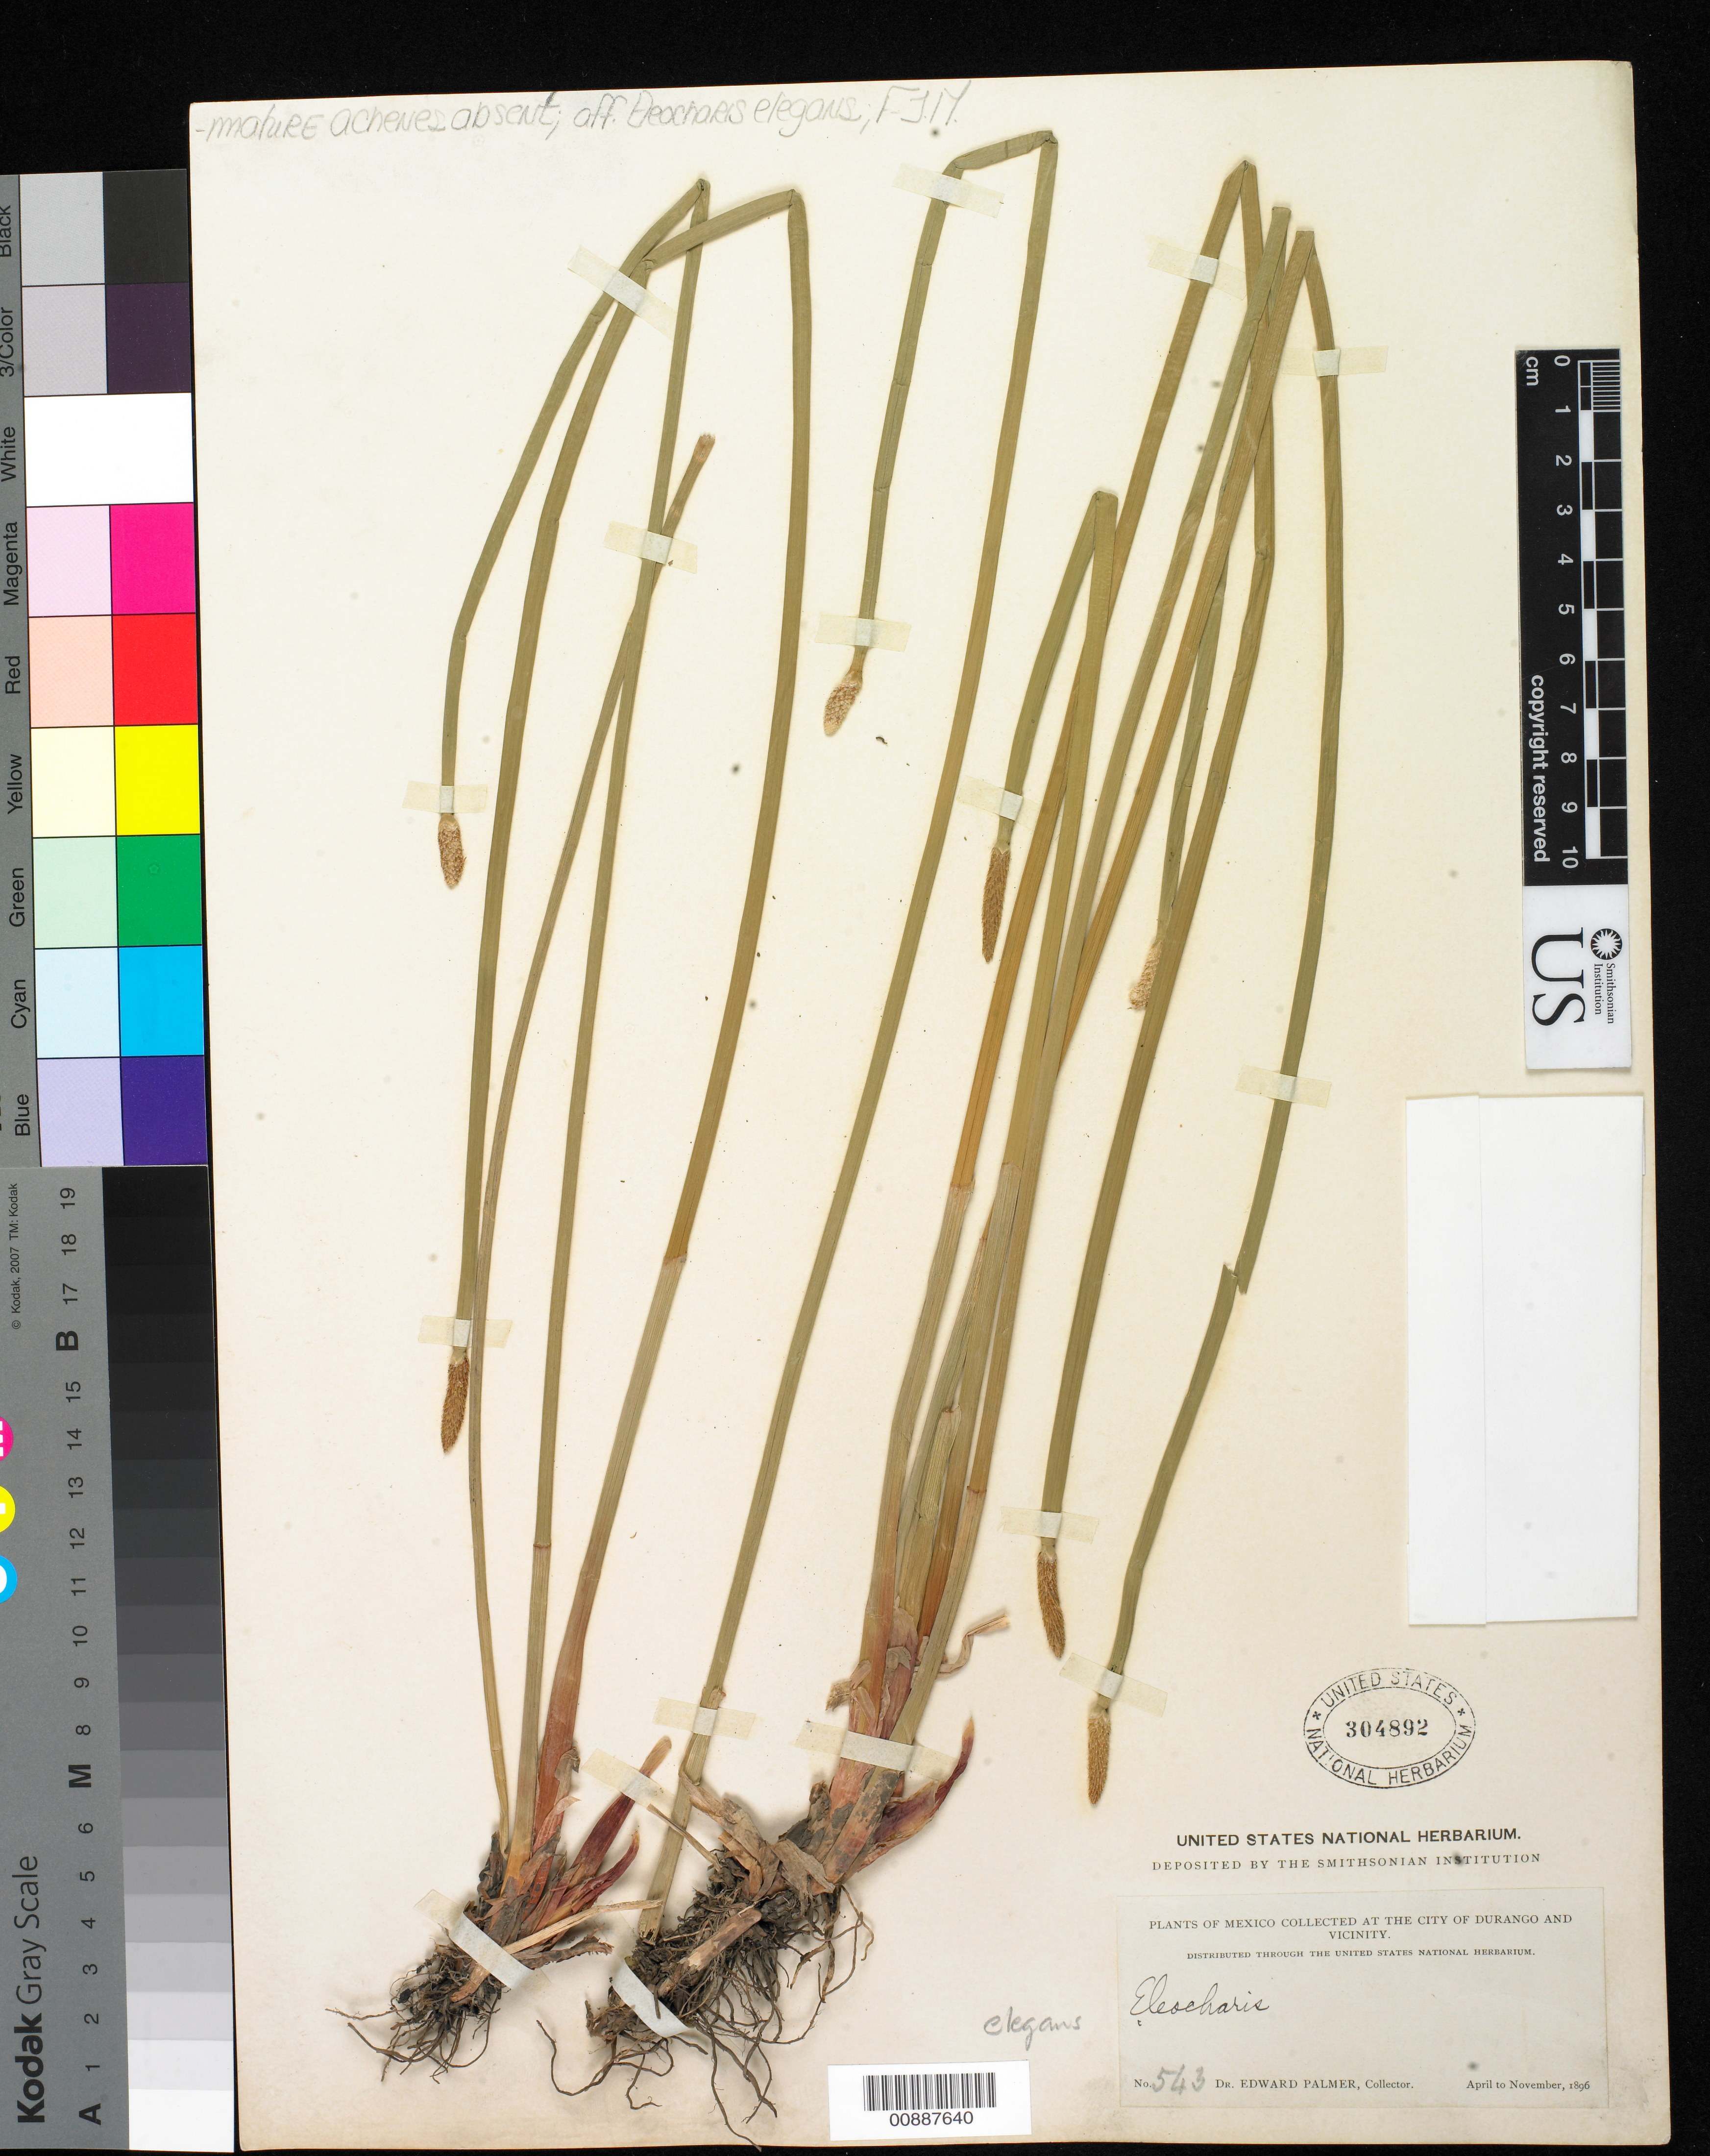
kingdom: Plantae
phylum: Tracheophyta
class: Liliopsida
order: Poales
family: Cyperaceae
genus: Eleocharis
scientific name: Eleocharis elegans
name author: (Kunth) Roem. & Schult.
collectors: E. Palmer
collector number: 543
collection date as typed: Apr 1896 to -- Nov 1896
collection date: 1896-04/1896-11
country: Mexico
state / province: Durango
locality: City of Durango and vicinity.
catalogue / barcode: US 304892